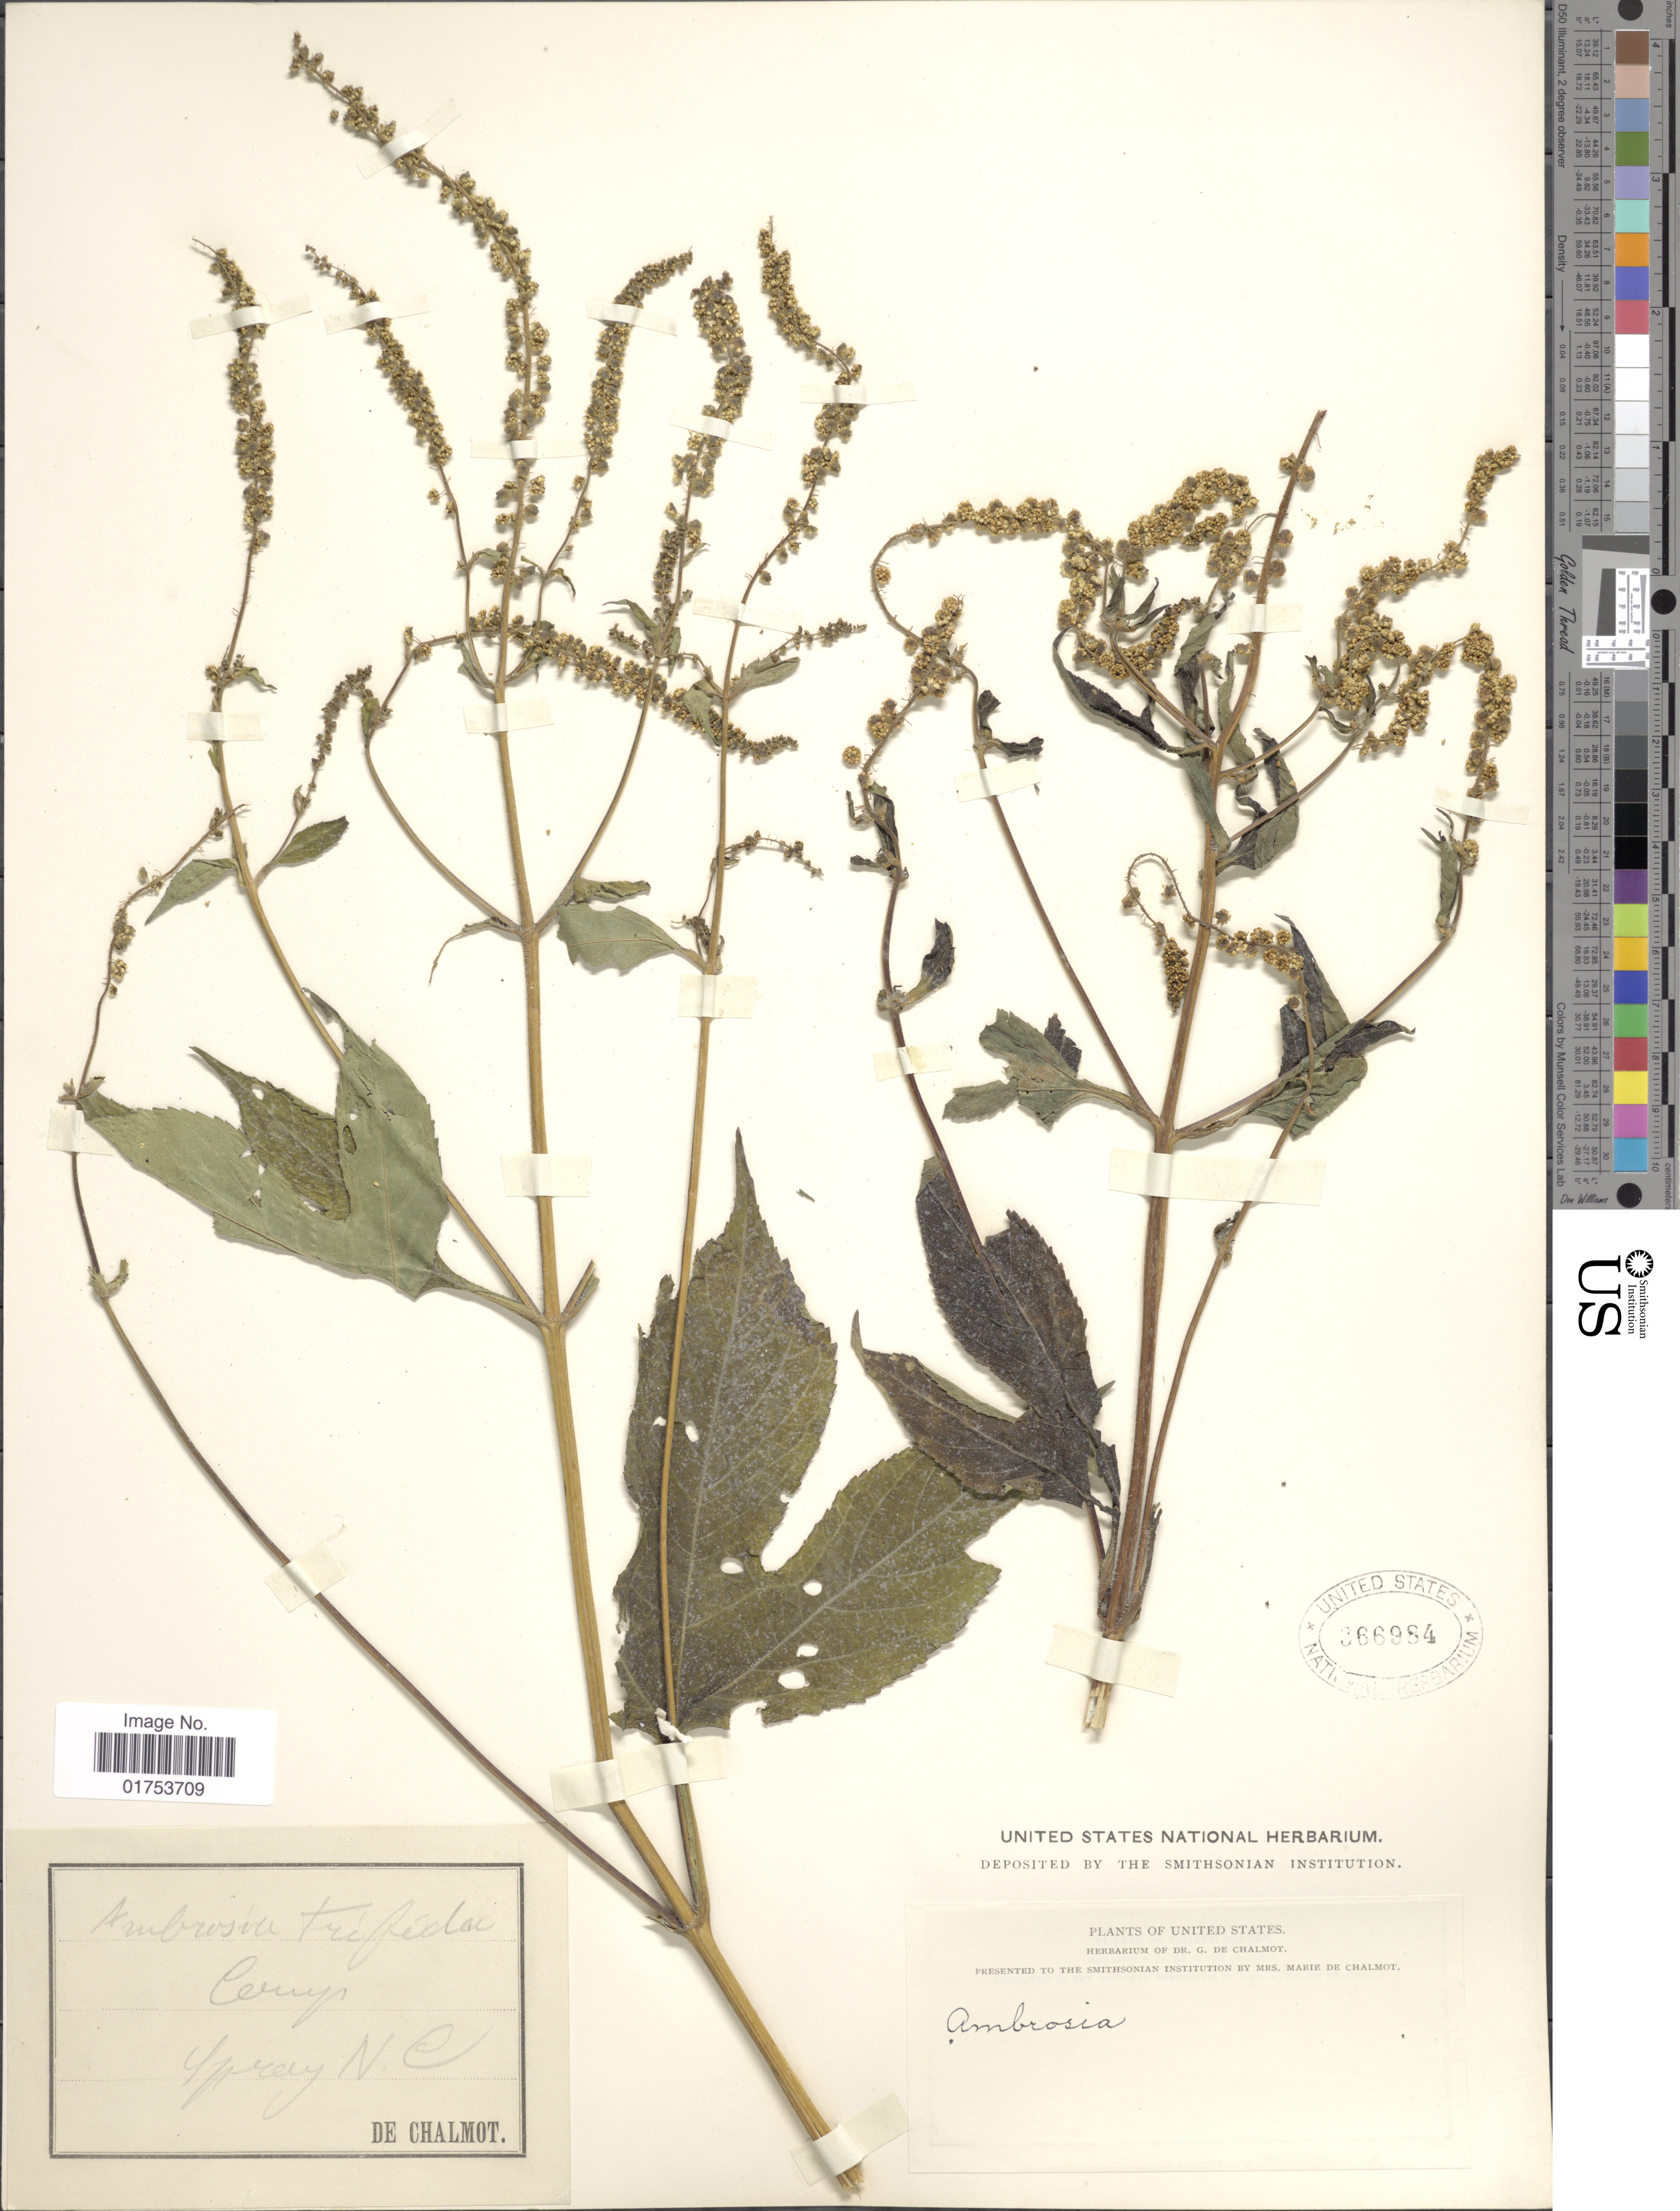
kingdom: Plantae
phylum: Tracheophyta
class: Magnoliopsida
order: Asterales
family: Asteraceae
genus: Ambrosia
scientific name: Ambrosia trifida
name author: L.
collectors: G. de Chalmot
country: United States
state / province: North Carolina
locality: Spray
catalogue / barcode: US 366984